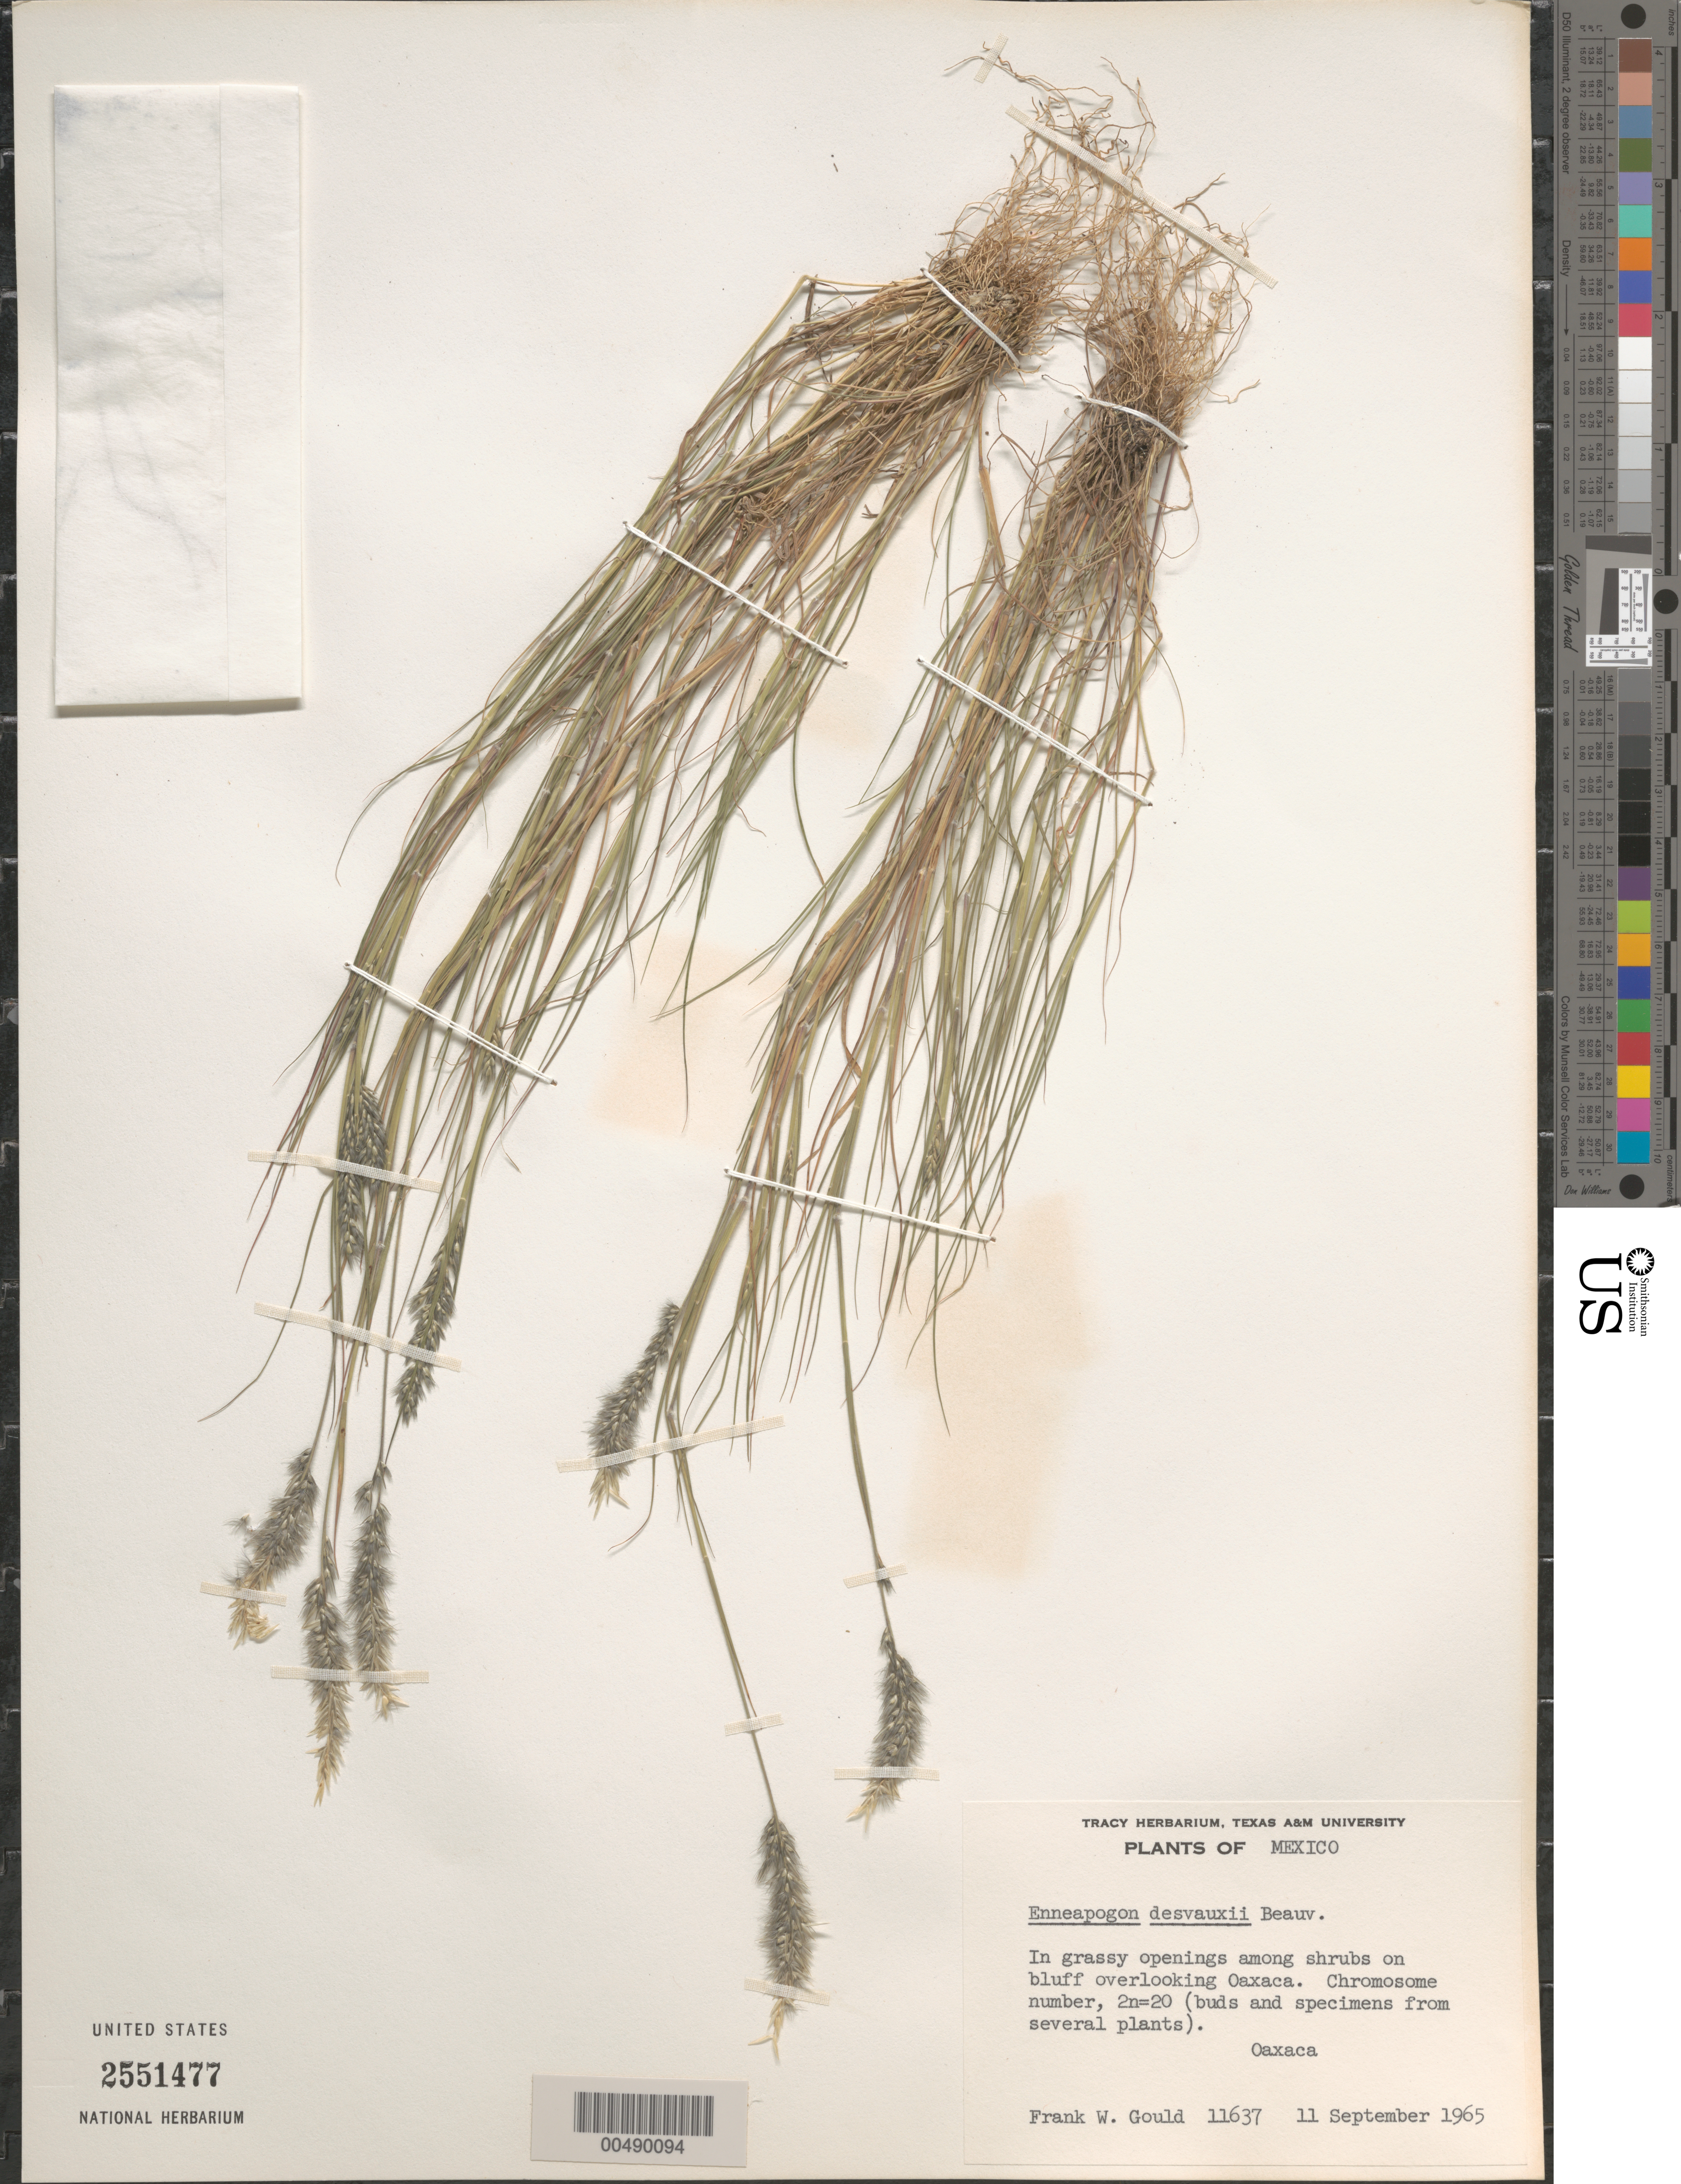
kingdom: Plantae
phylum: Tracheophyta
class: Liliopsida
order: Poales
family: Poaceae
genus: Enneapogon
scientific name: Enneapogon desvauxii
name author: P. Beauv.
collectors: F. W. Gould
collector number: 11637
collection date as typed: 11 Sep 1965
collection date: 1965-09-11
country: Mexico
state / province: Oaxaca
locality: Overlooking Oaxaca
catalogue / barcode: US 2551477